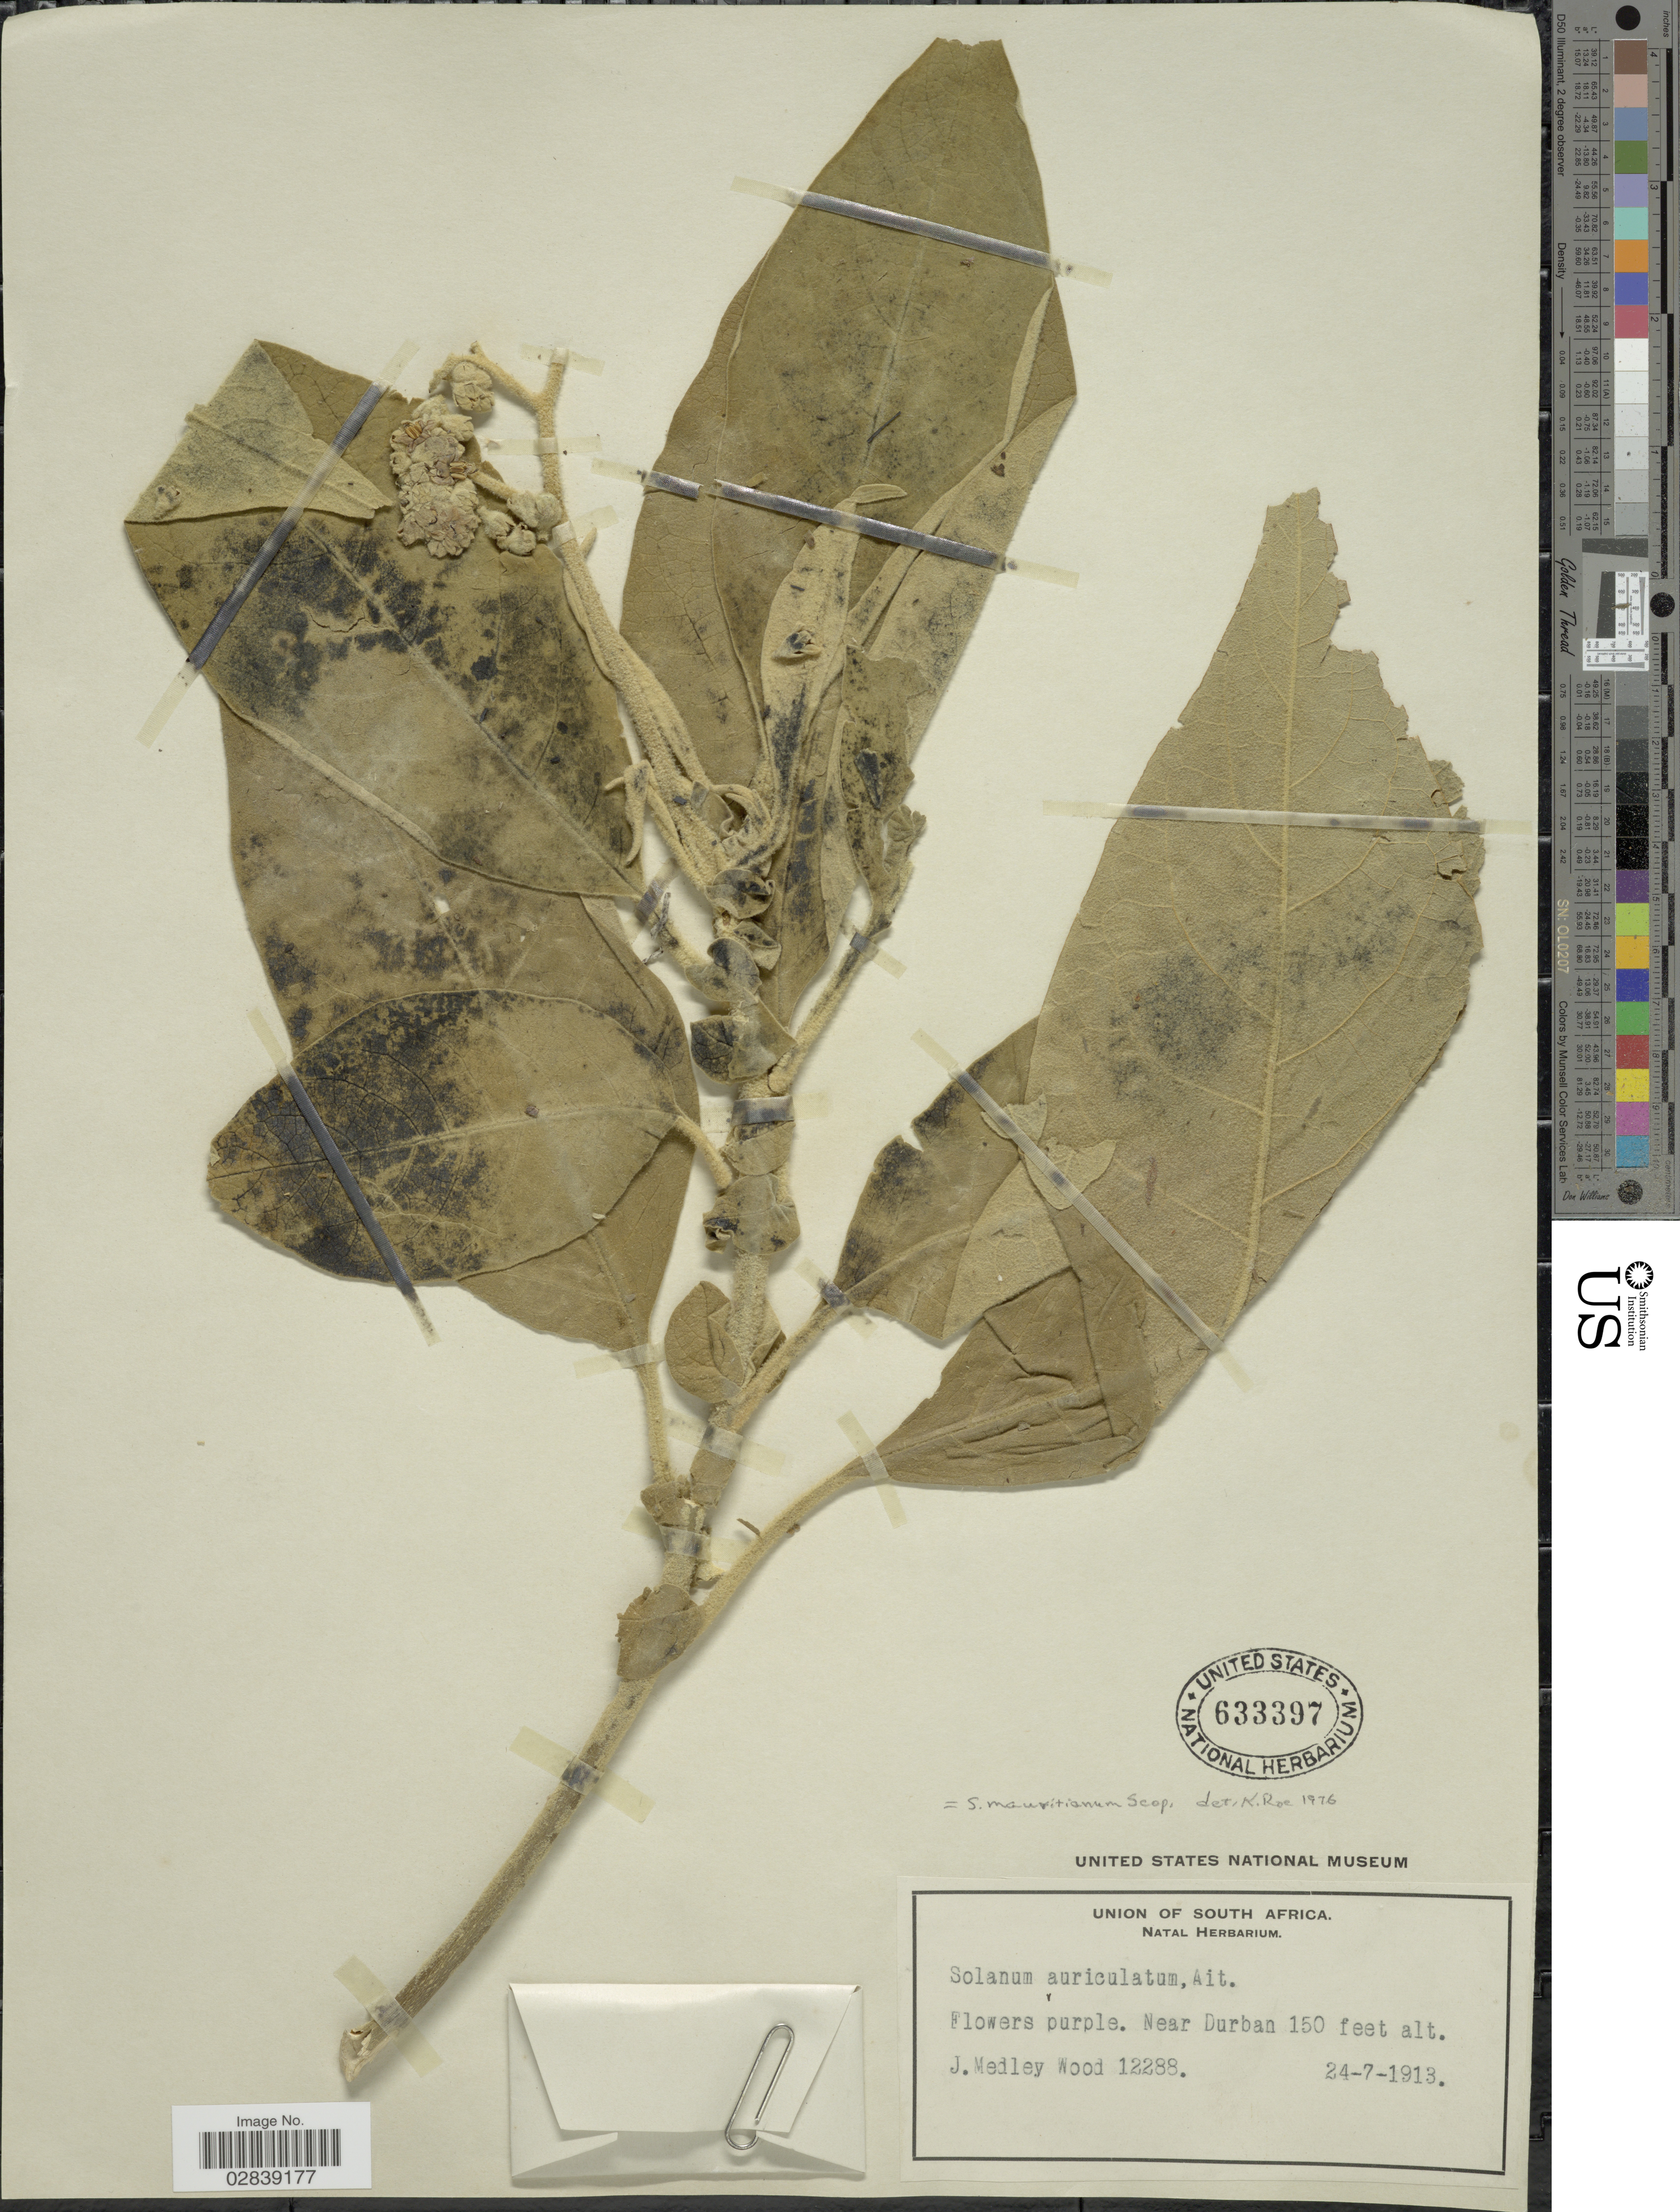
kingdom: Plantae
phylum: Tracheophyta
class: Magnoliopsida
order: Solanales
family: Solanaceae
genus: Solanum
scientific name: Solanum mauritianum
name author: Scop.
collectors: J. Medley Wood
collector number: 12288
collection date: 1913-07-24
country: South Africa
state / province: KwaZulu-Natal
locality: Union of South Africa. Near Durban.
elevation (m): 46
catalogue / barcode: US 633397